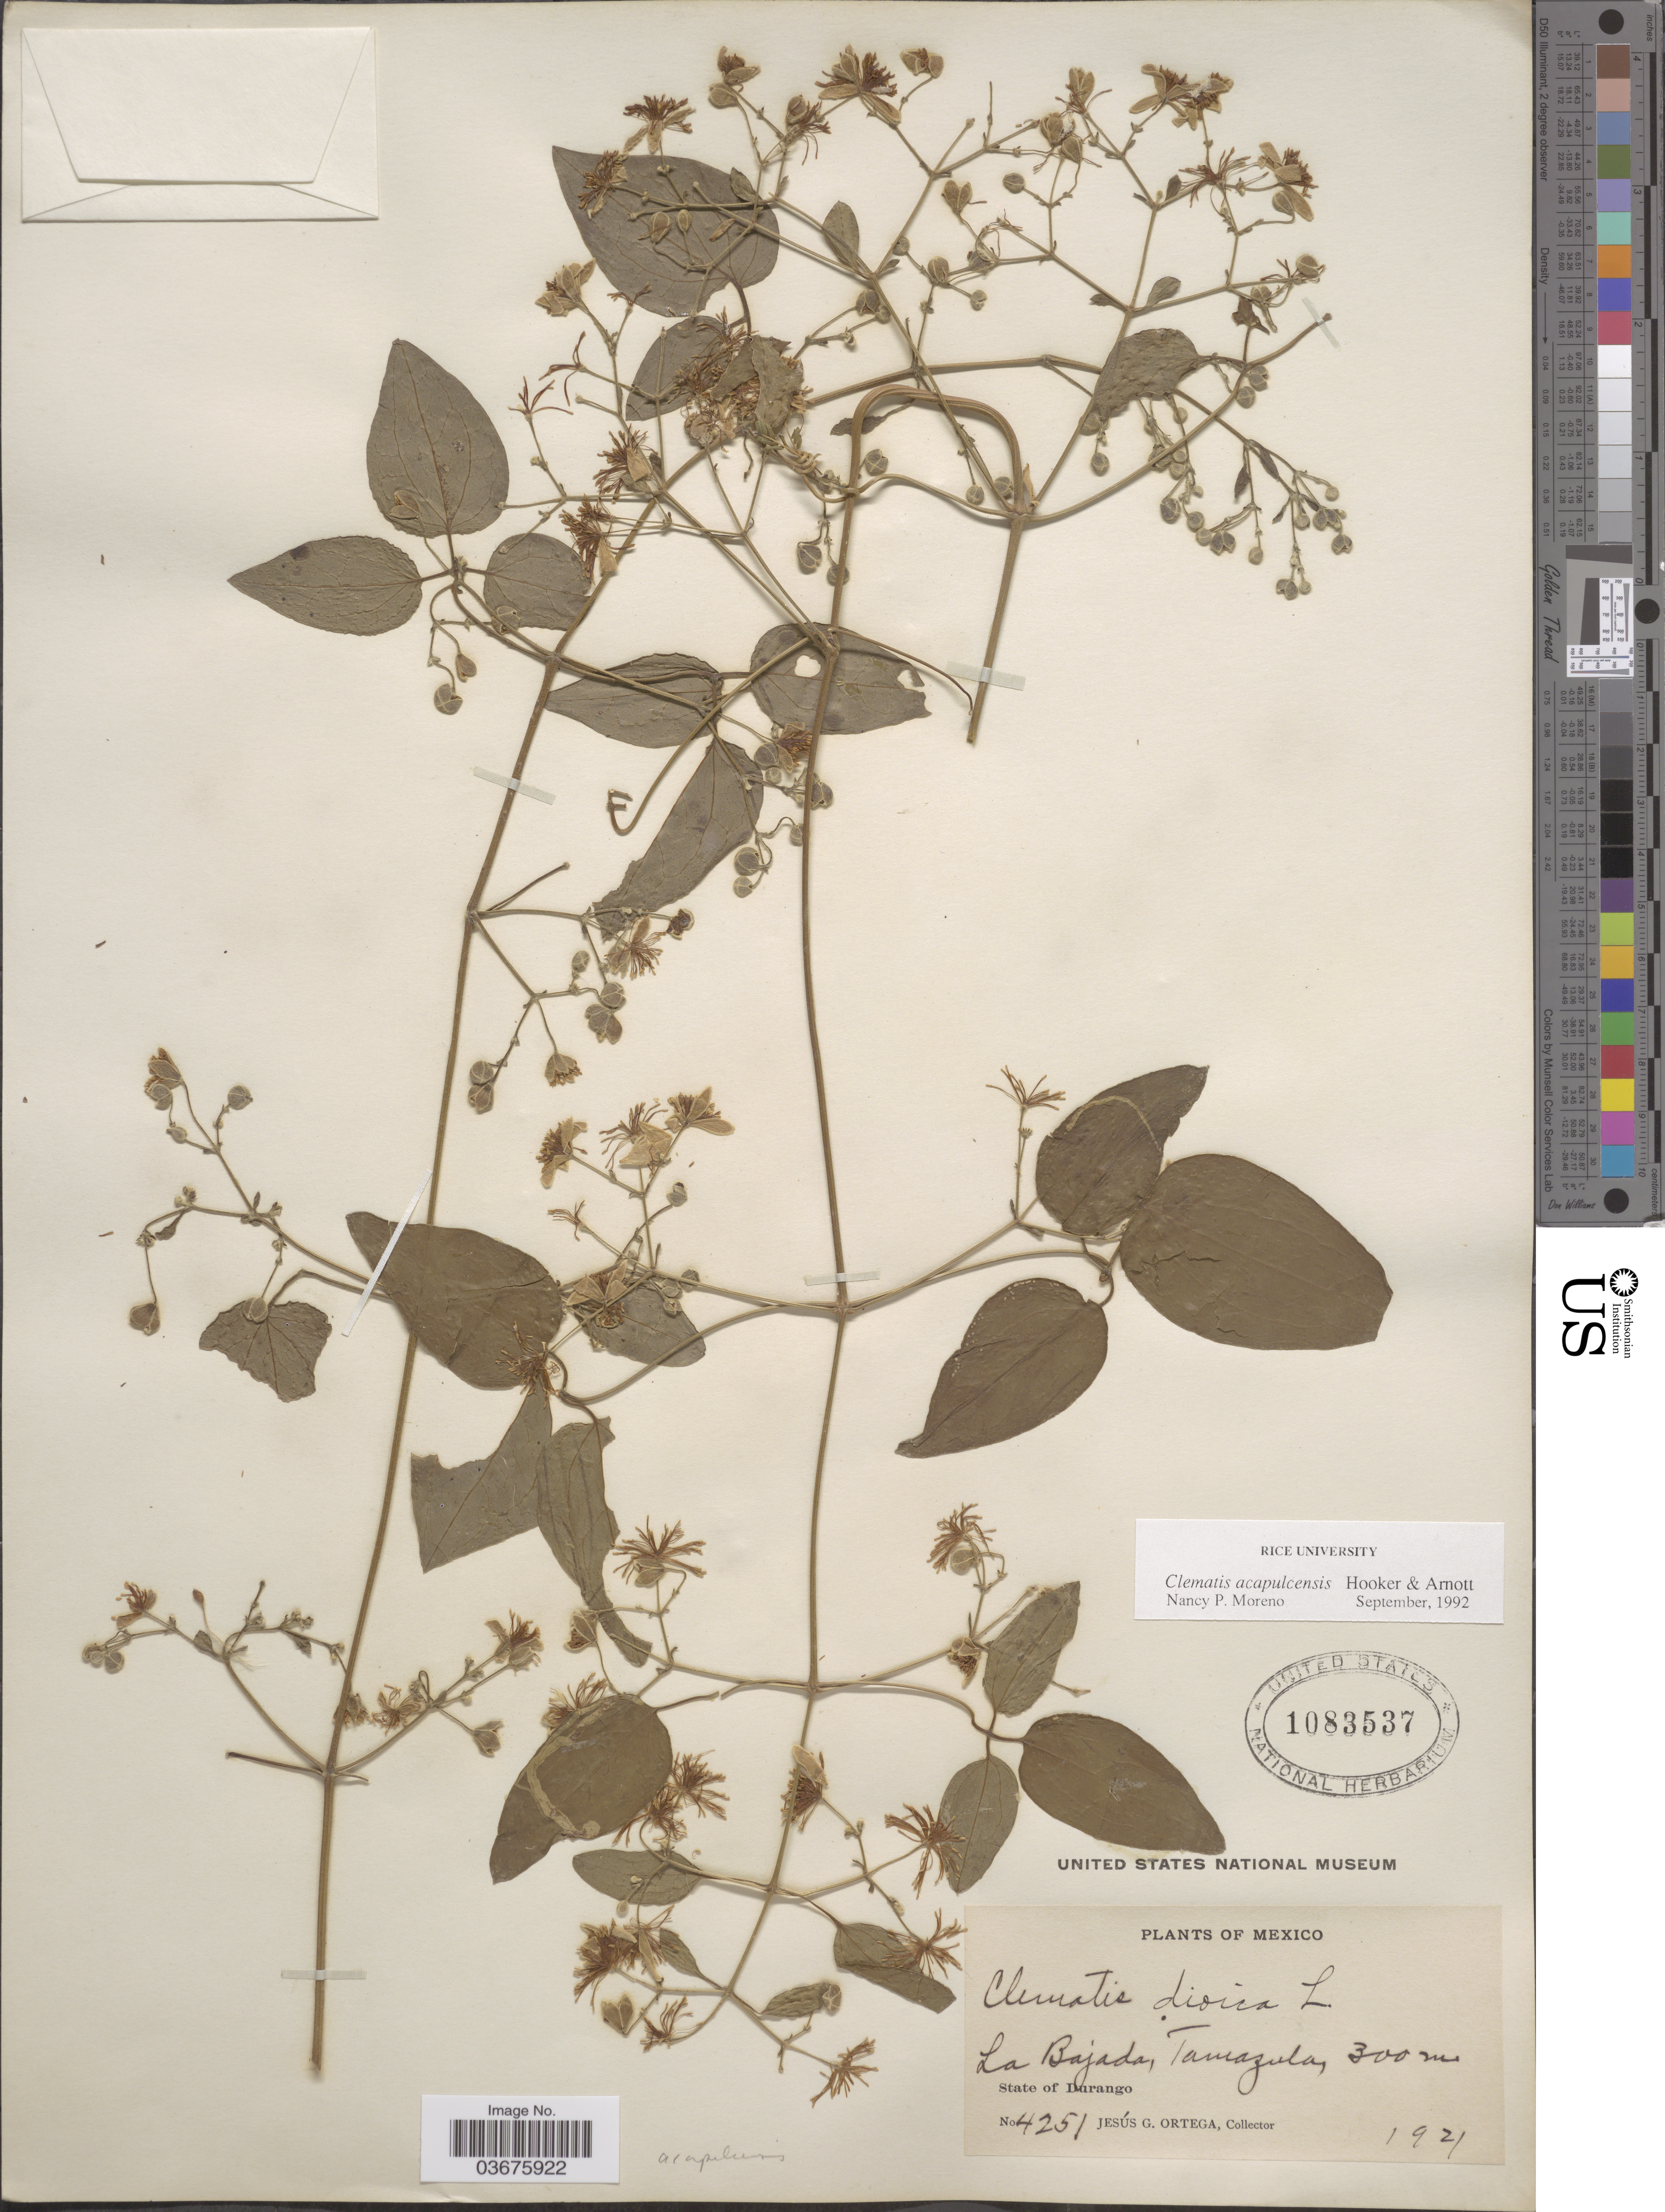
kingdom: Plantae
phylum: Tracheophyta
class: Magnoliopsida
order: Ranunculales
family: Ranunculaceae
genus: Clematis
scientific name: Clematis acapulcensis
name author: Hook. & Arn.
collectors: J. Ortega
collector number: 4251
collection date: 1921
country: Mexico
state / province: Durango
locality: La Bajada, Tamazula.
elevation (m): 300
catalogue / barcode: US 1083537